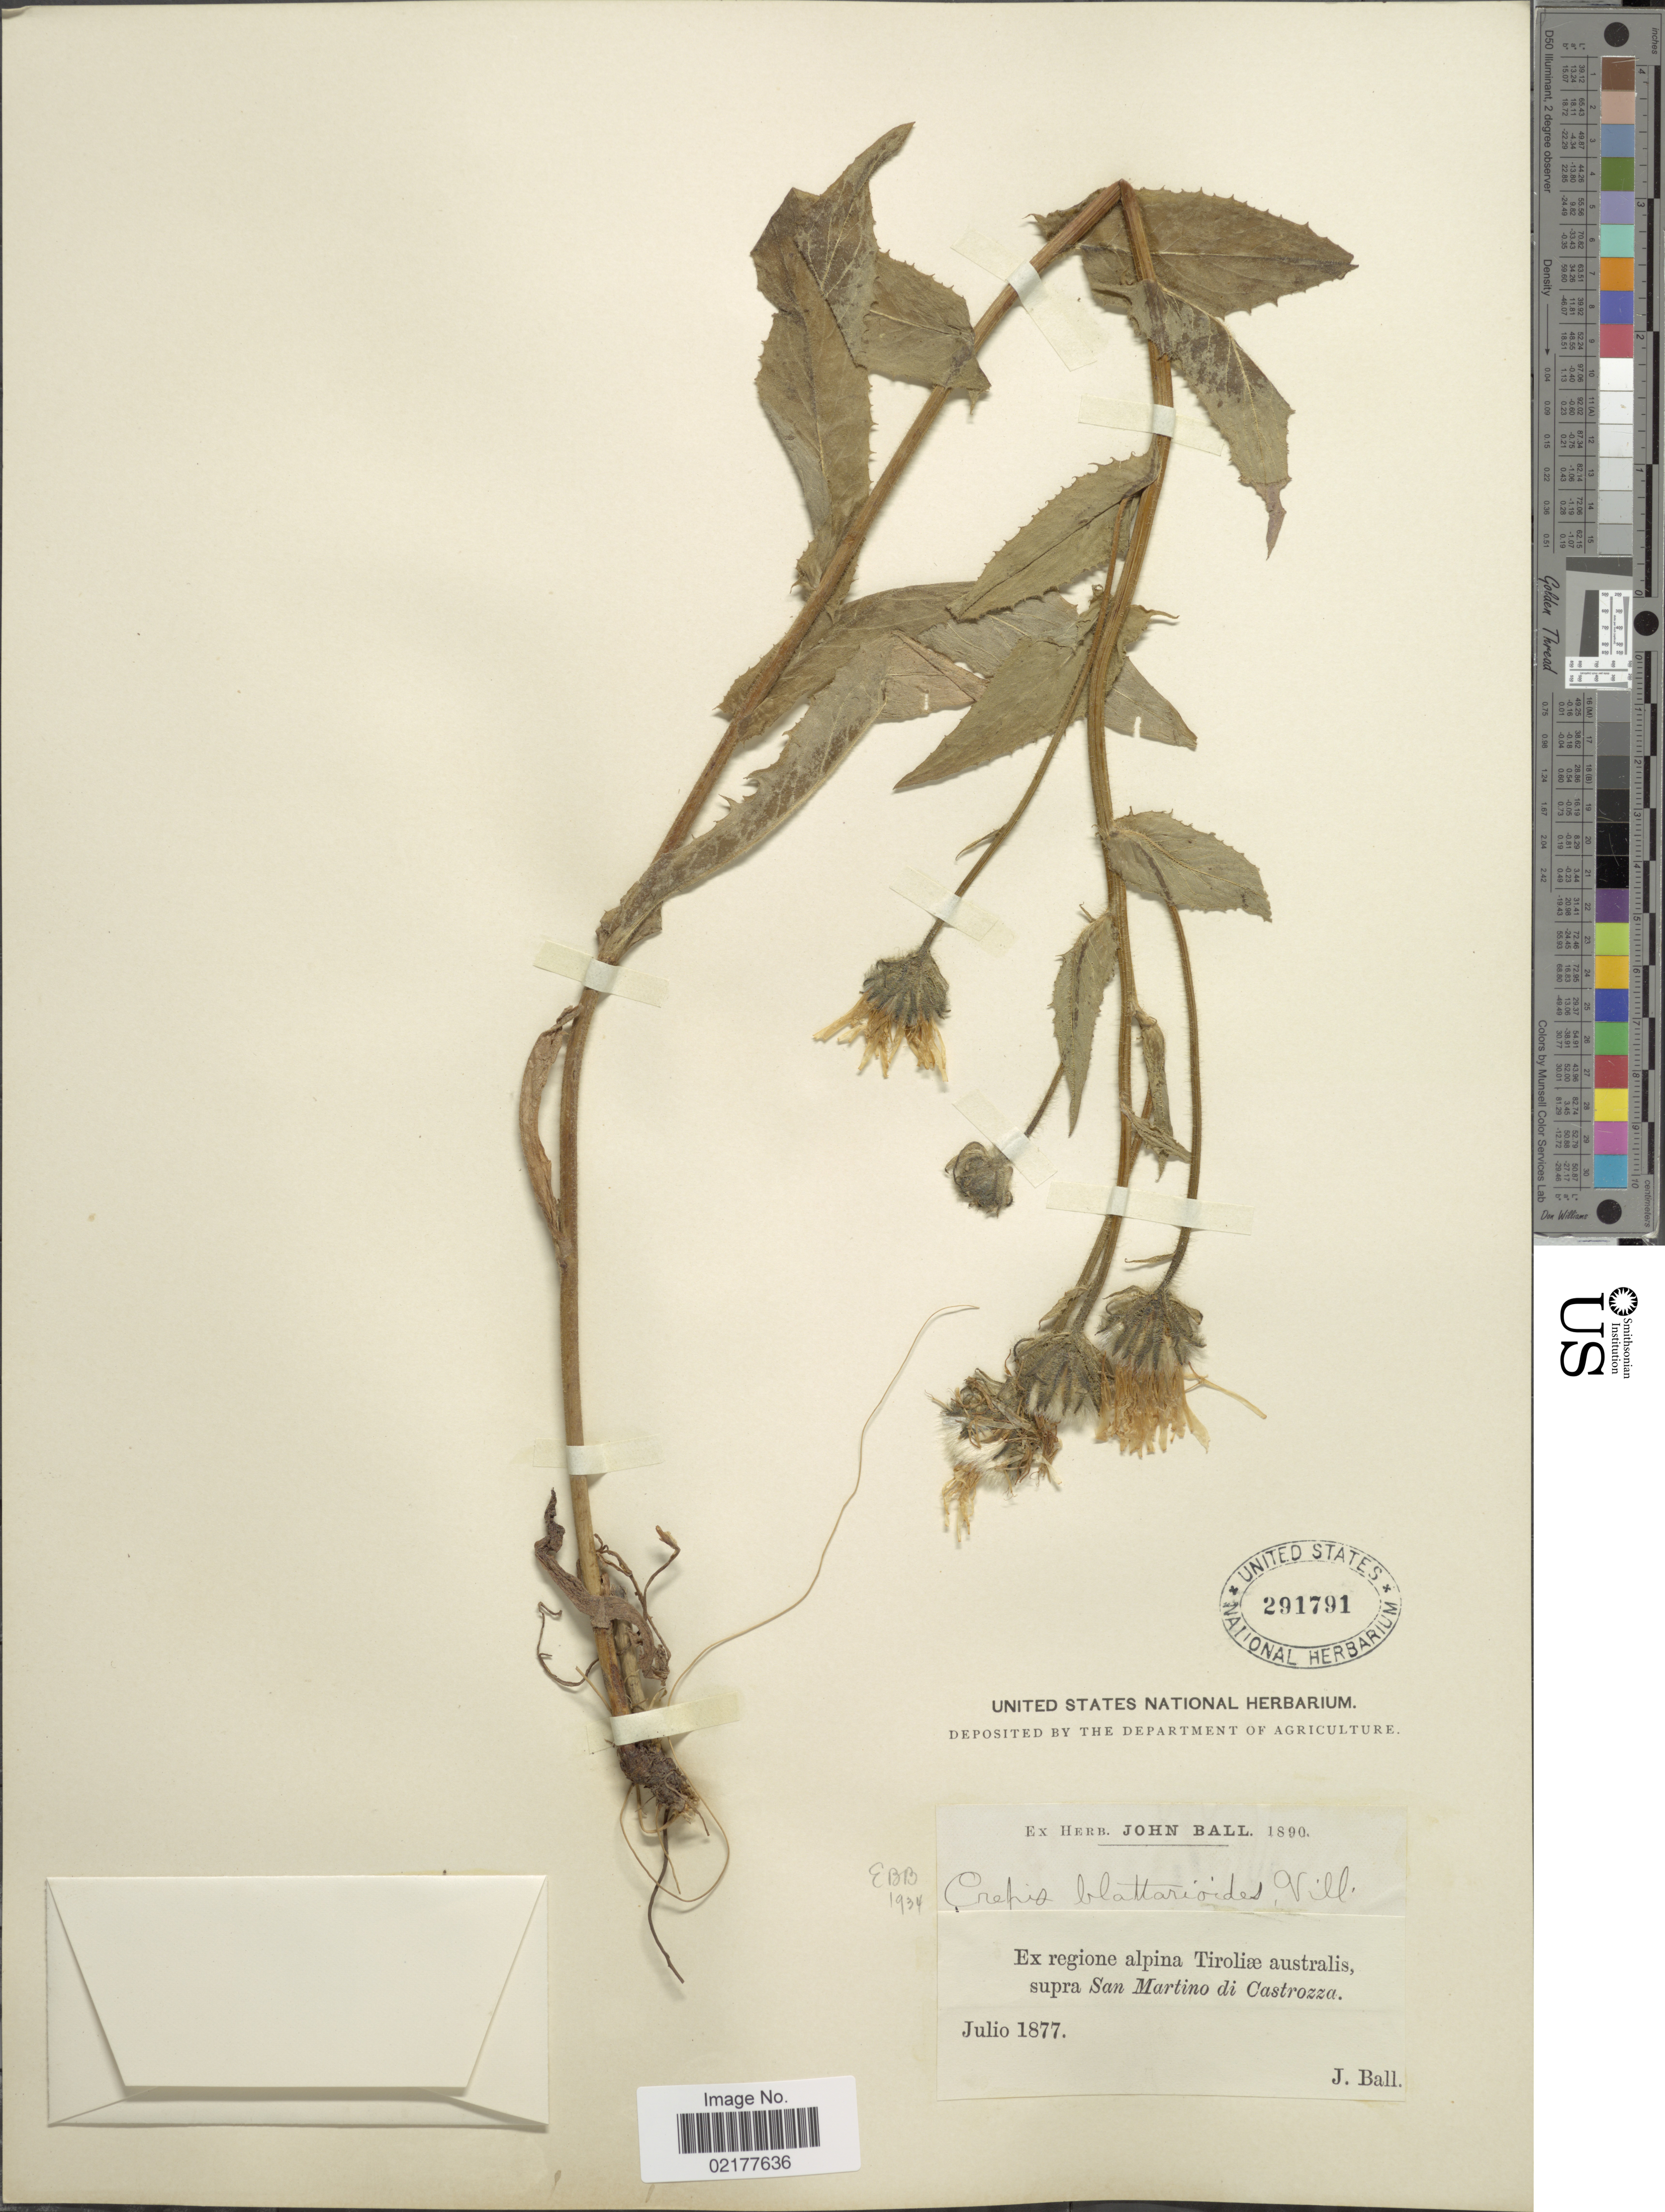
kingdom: Plantae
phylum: Tracheophyta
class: Magnoliopsida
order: Asterales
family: Asteraceae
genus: Crepis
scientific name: Crepis pyrenaica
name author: (L.) Greuter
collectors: J. Ball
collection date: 1877-07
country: Austria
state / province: Tirol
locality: supra San Martino di Castrozza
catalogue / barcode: US 291791